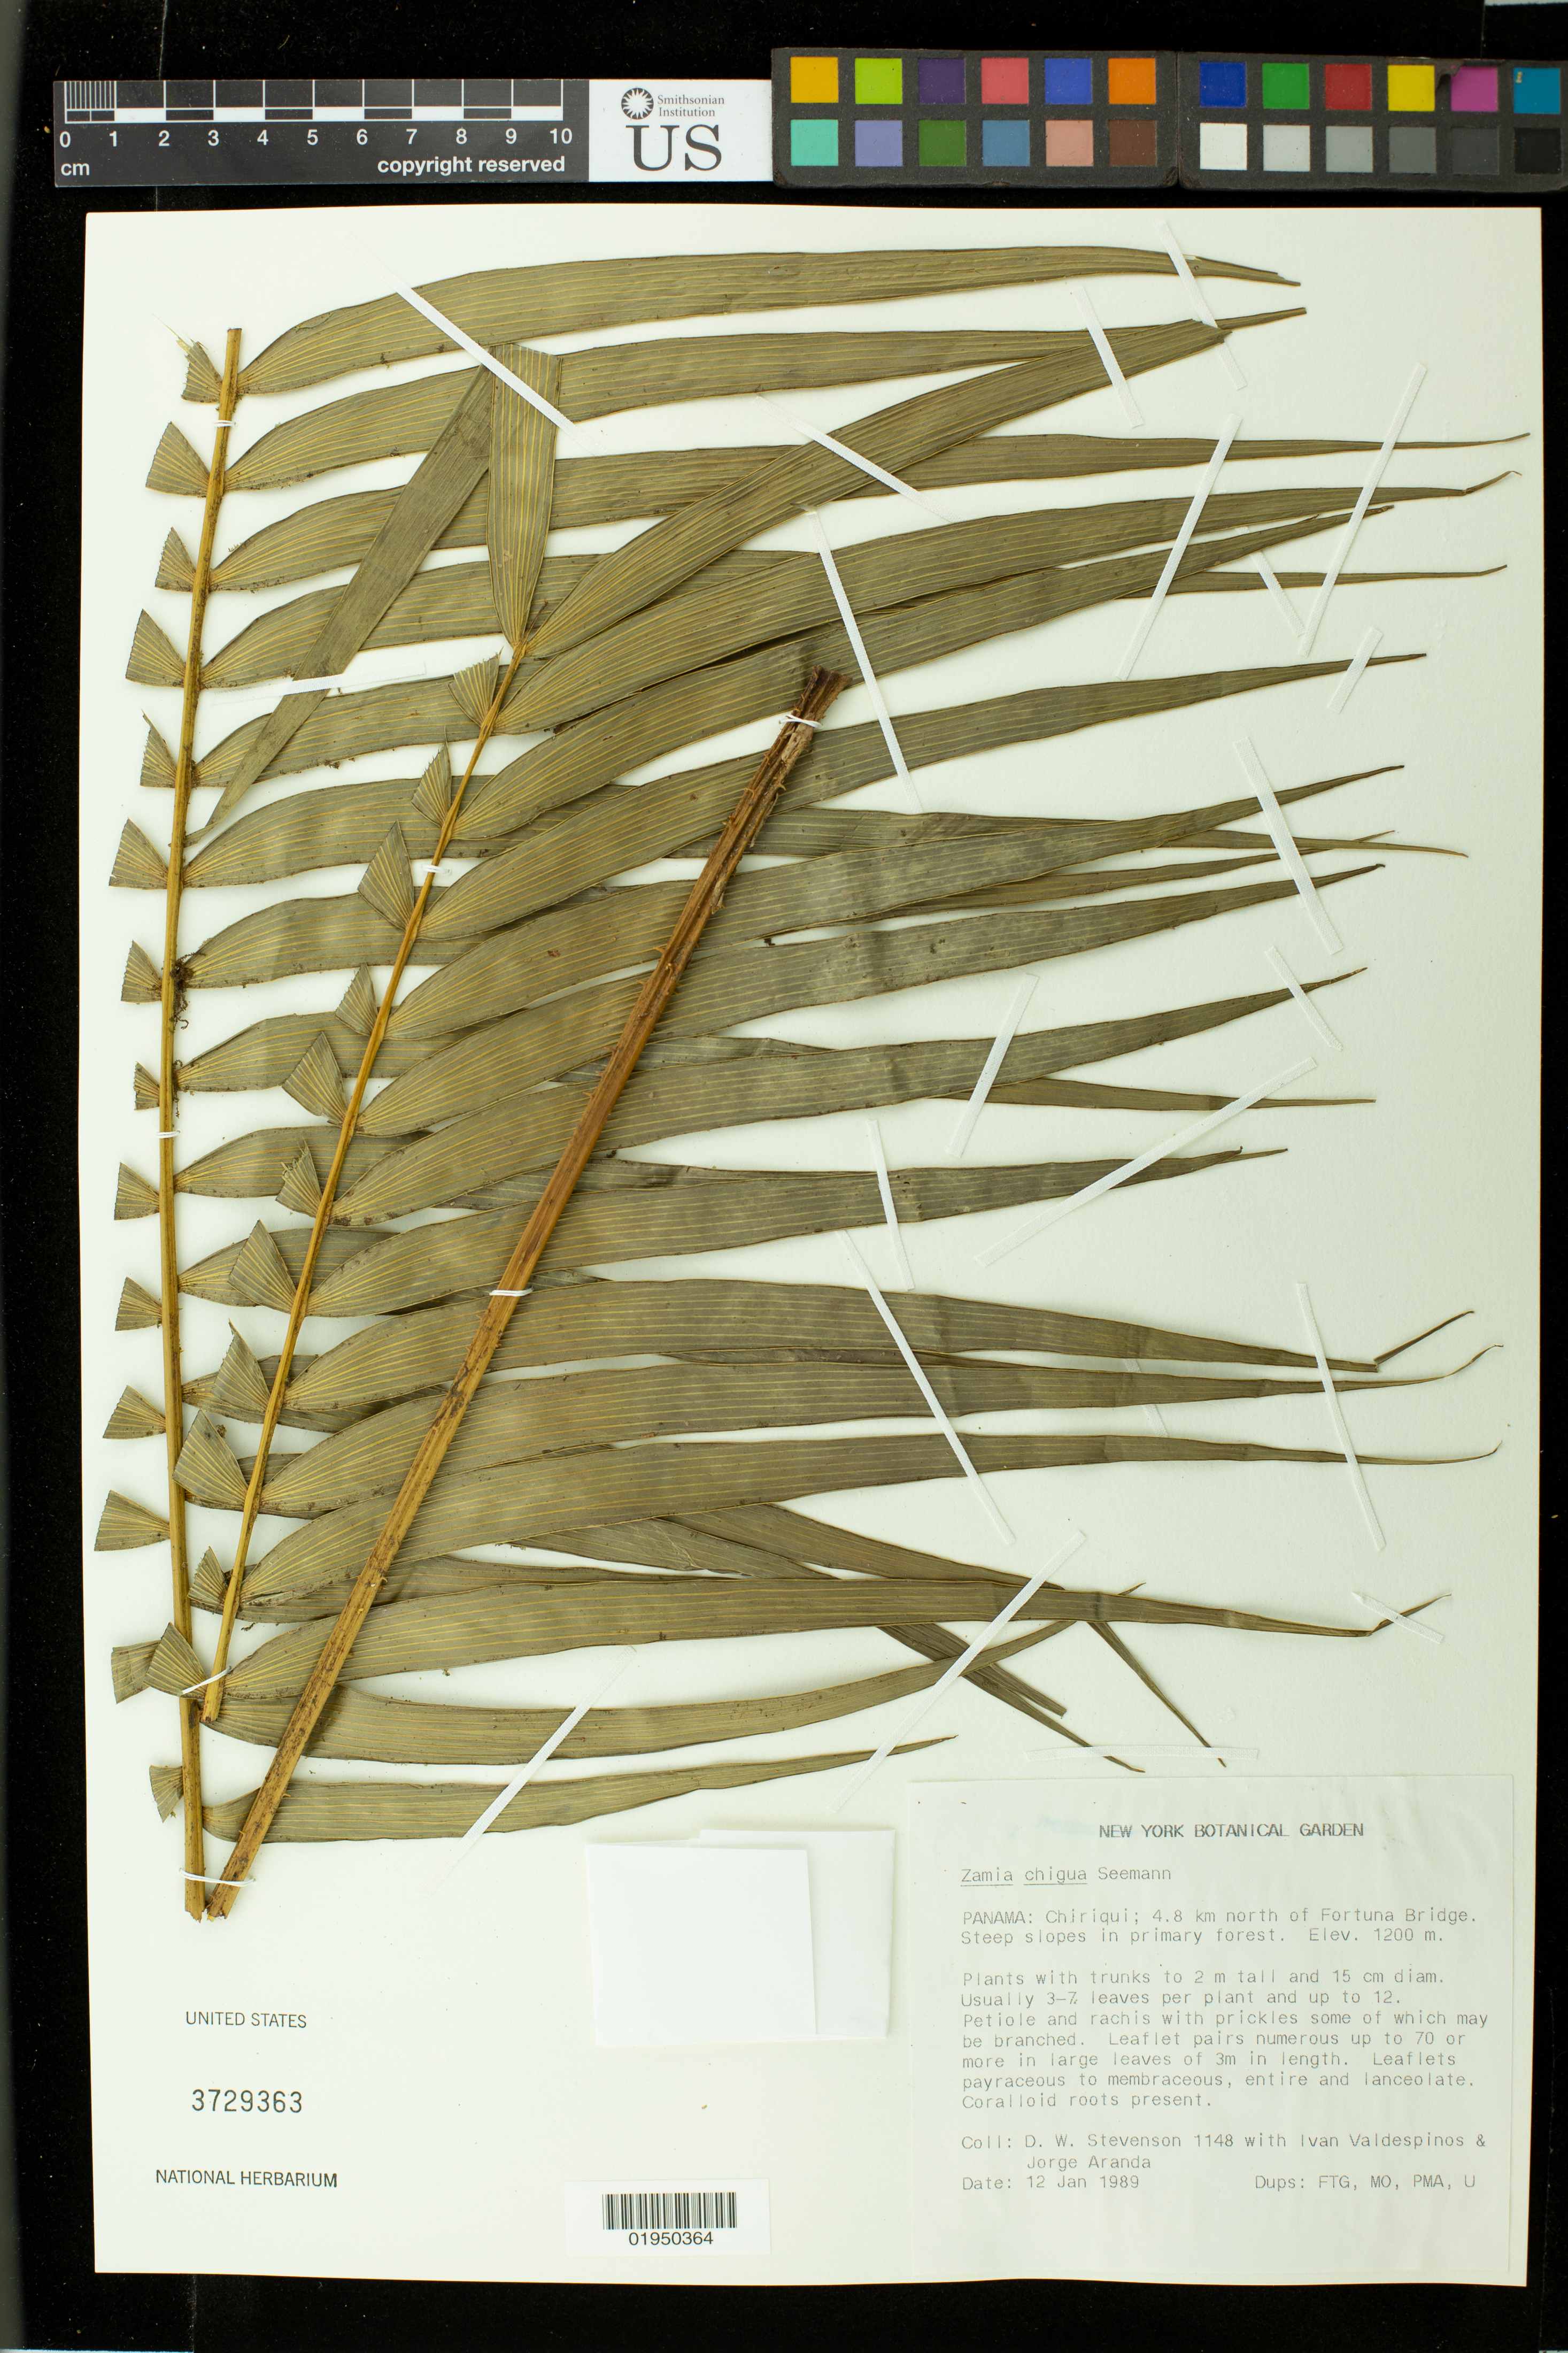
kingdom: Plantae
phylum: Tracheophyta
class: Cycadopsida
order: Cycadales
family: Zamiaceae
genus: Zamia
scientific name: Zamia chigua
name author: Seem.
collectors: D. W. Stevenson, I. Valdespinos & J. Aranda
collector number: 1148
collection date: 1989-01-12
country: Panama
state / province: Chiriqui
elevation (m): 1200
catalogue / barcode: US 3729363